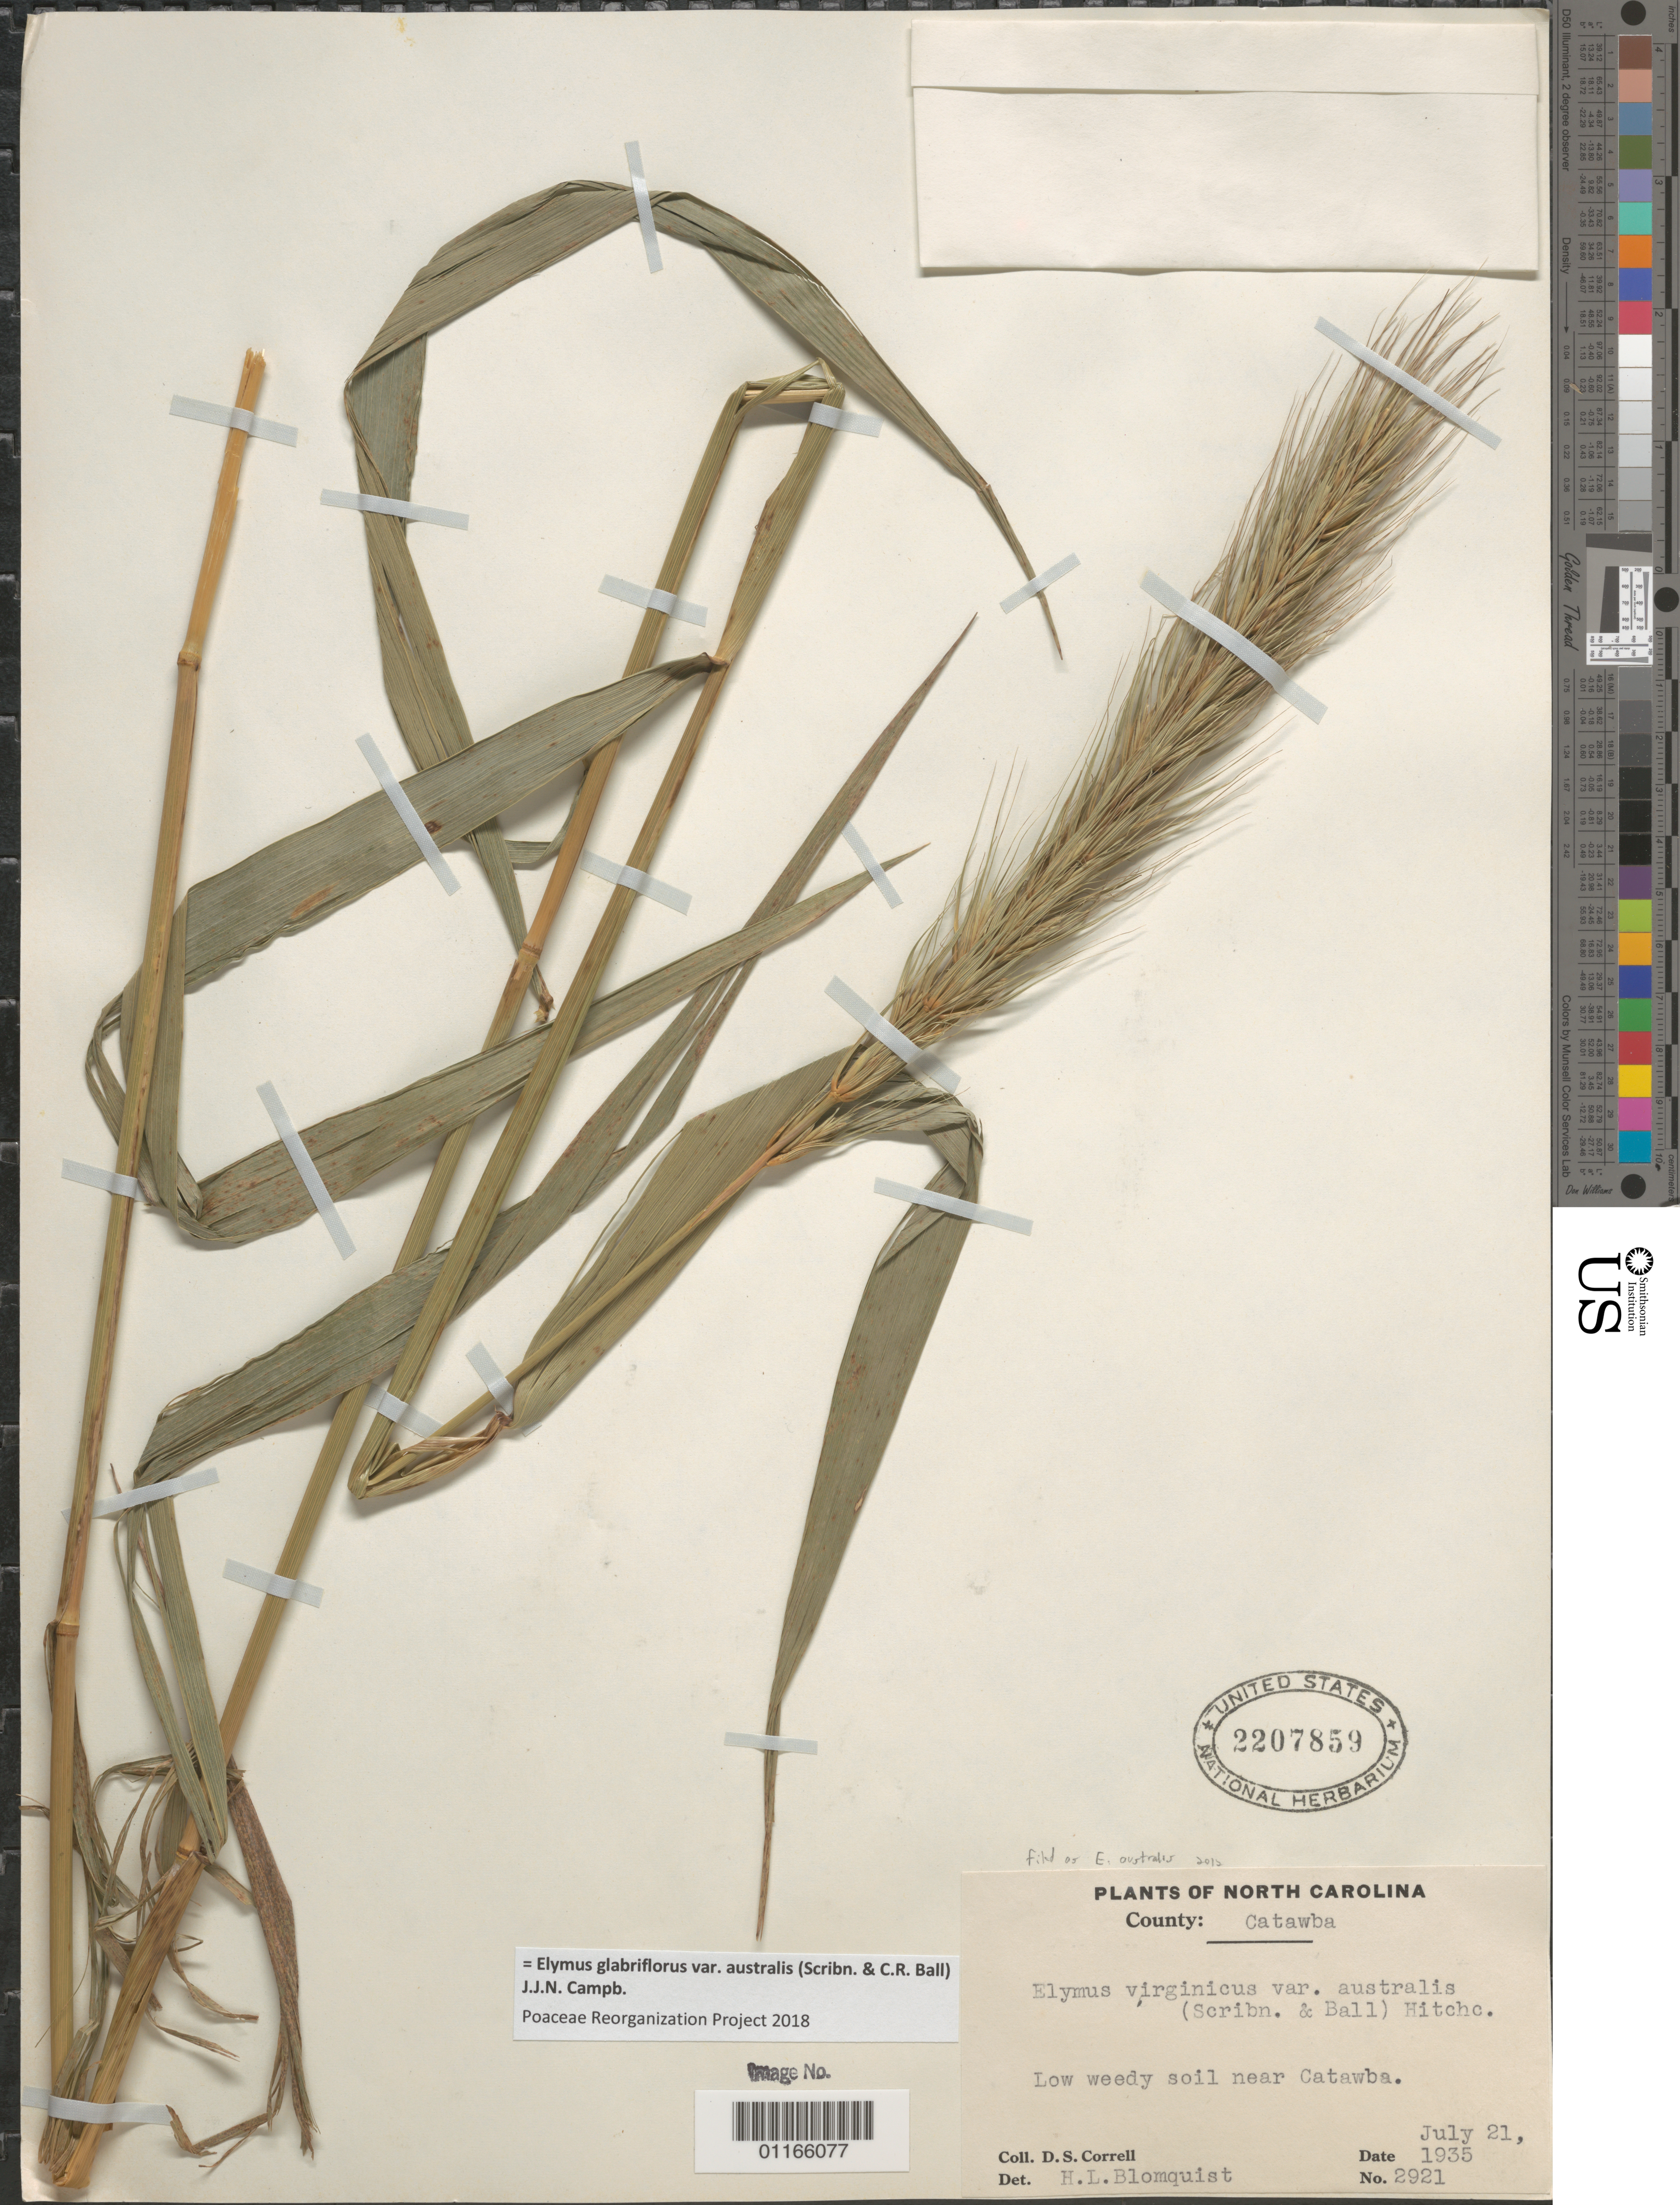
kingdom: Plantae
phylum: Tracheophyta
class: Liliopsida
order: Poales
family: Poaceae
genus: Elymus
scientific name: Elymus glabriflorus var. australis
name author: (Scribn. & C.R. Ball) J.J.N. Campb.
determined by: Poaceae Reorganization Project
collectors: D. S. Correll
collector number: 2921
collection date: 1935-07-21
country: United States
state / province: North Carolina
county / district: Catawba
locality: Near Catawba.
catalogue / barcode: US 2207859